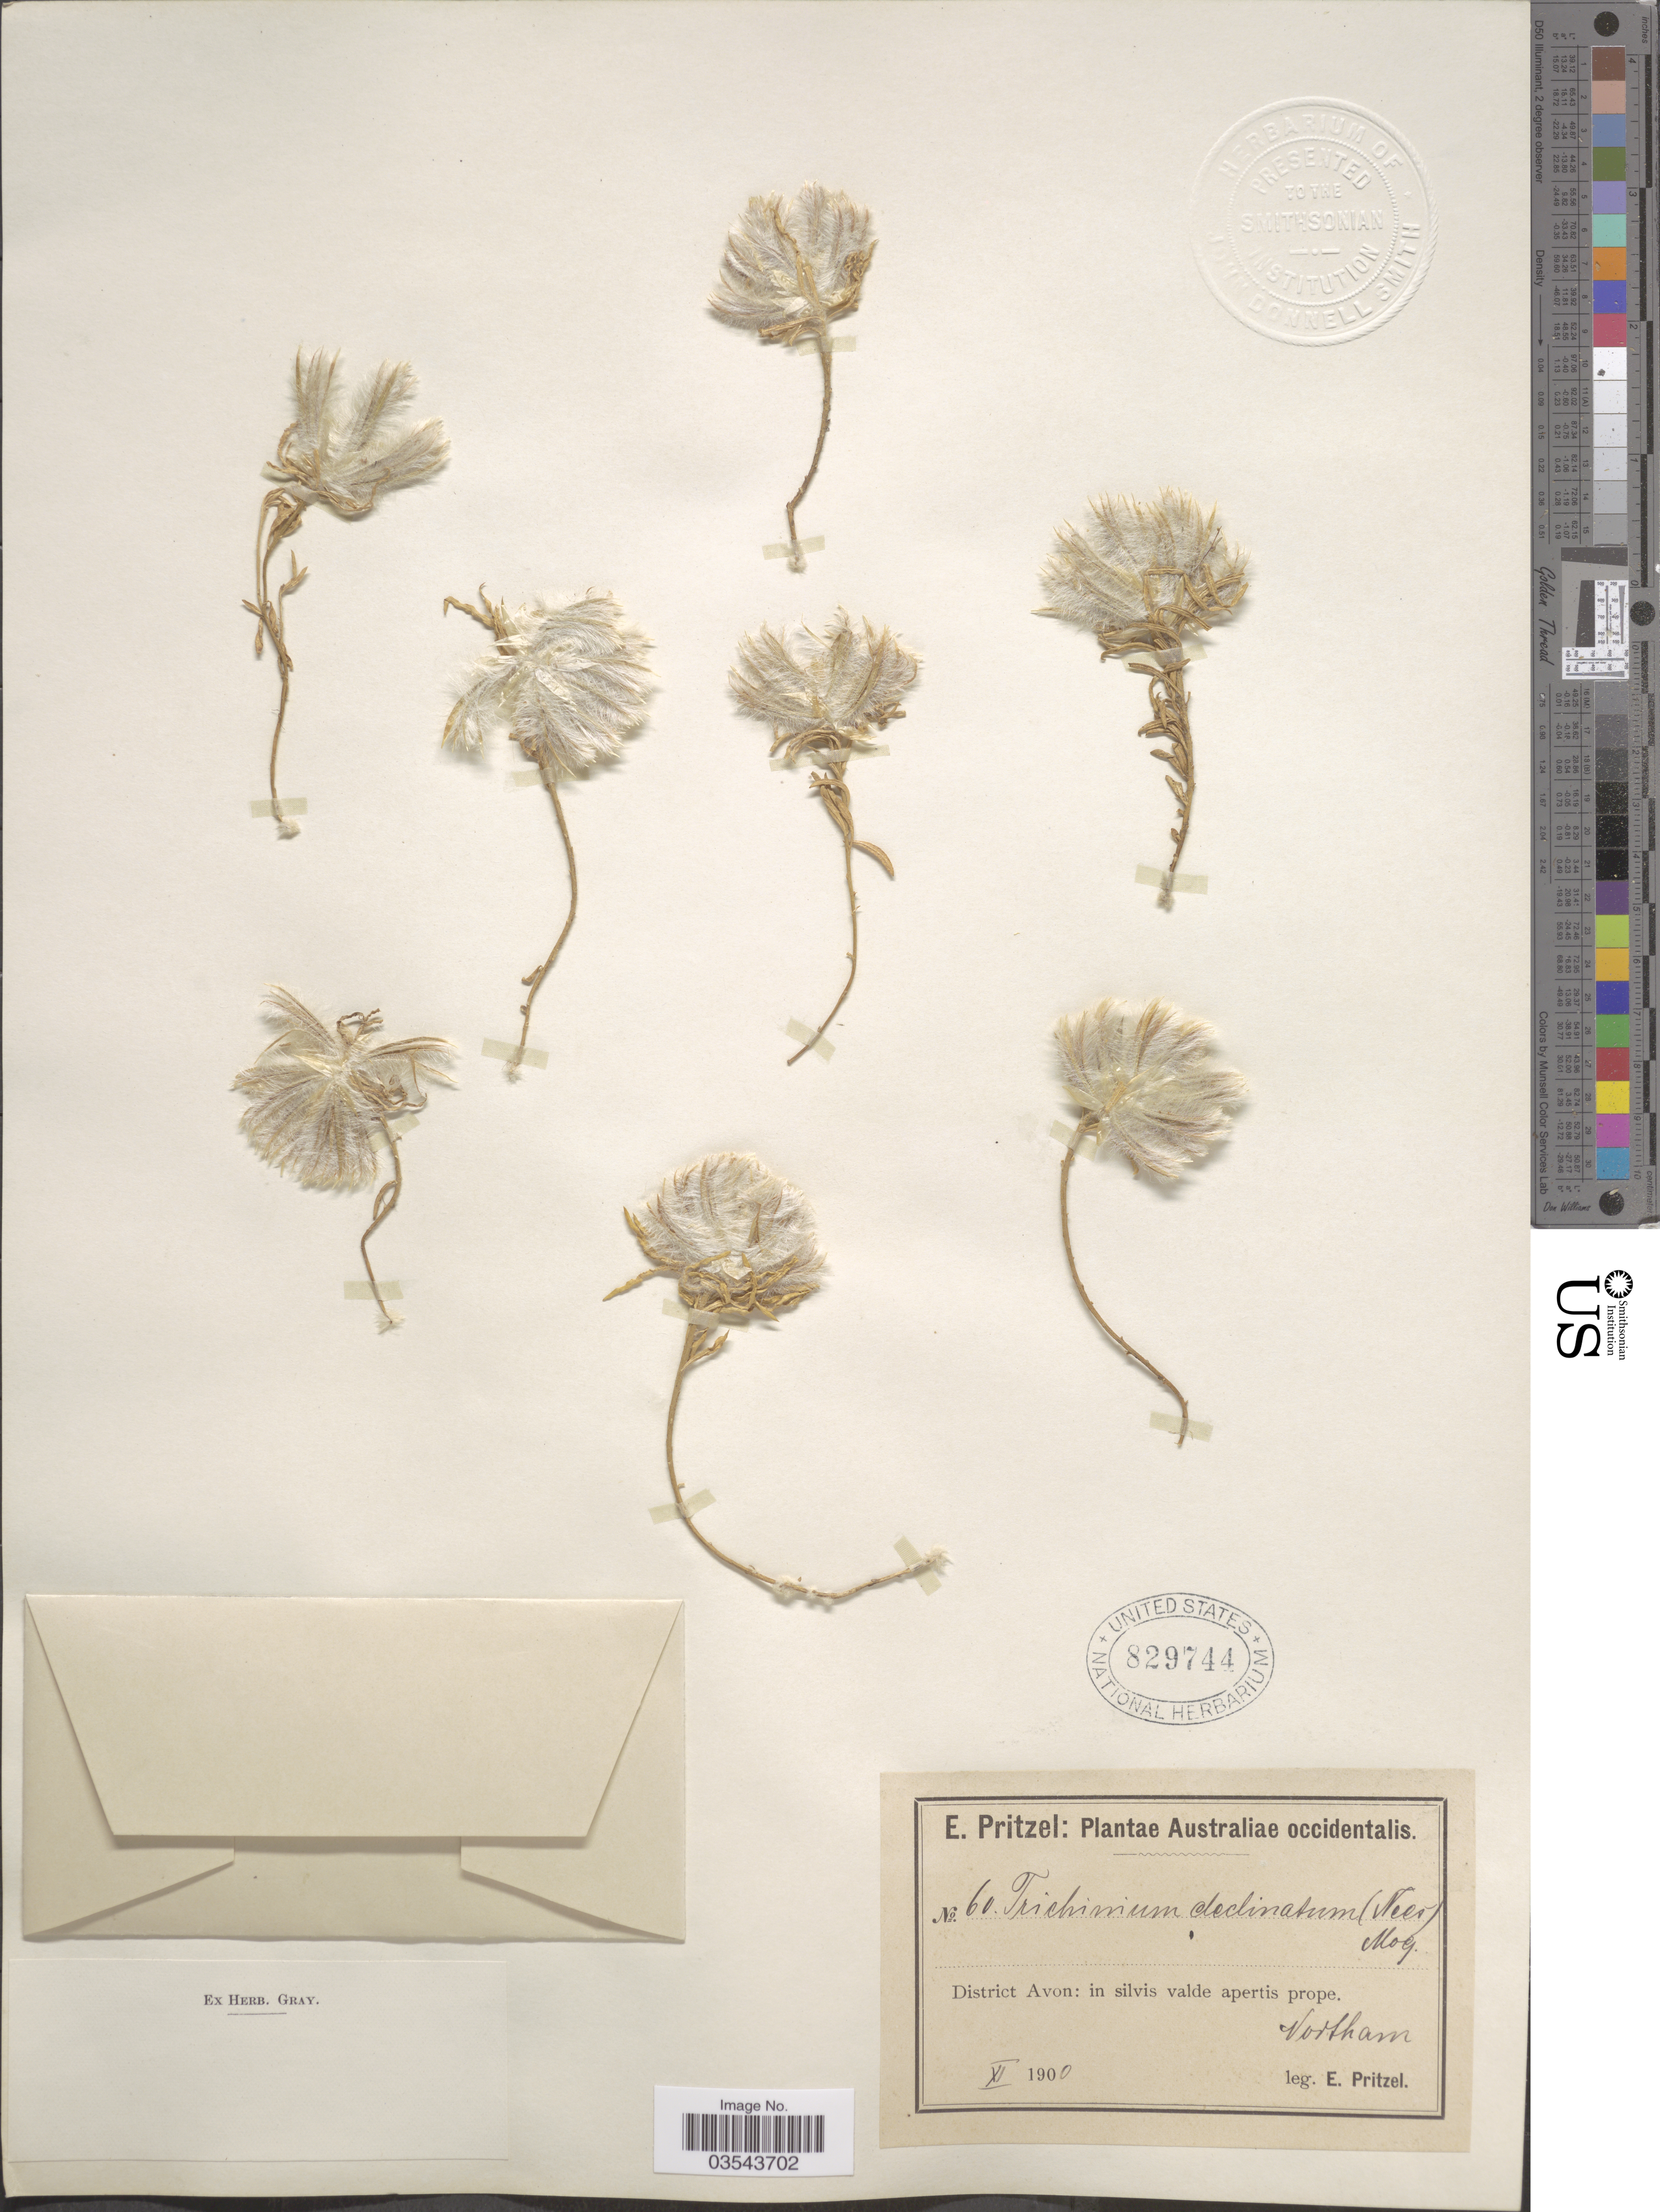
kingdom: Plantae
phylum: Tracheophyta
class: Magnoliopsida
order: Caryophyllales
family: Amaranthaceae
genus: Ptilotus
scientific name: Ptilotus declinatus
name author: Nees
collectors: E. G. Pritzel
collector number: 60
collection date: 1900-11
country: Australia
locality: Australiae occidentalis. District Avob: in silvis valde apertis prope. Northam.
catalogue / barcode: US 829744